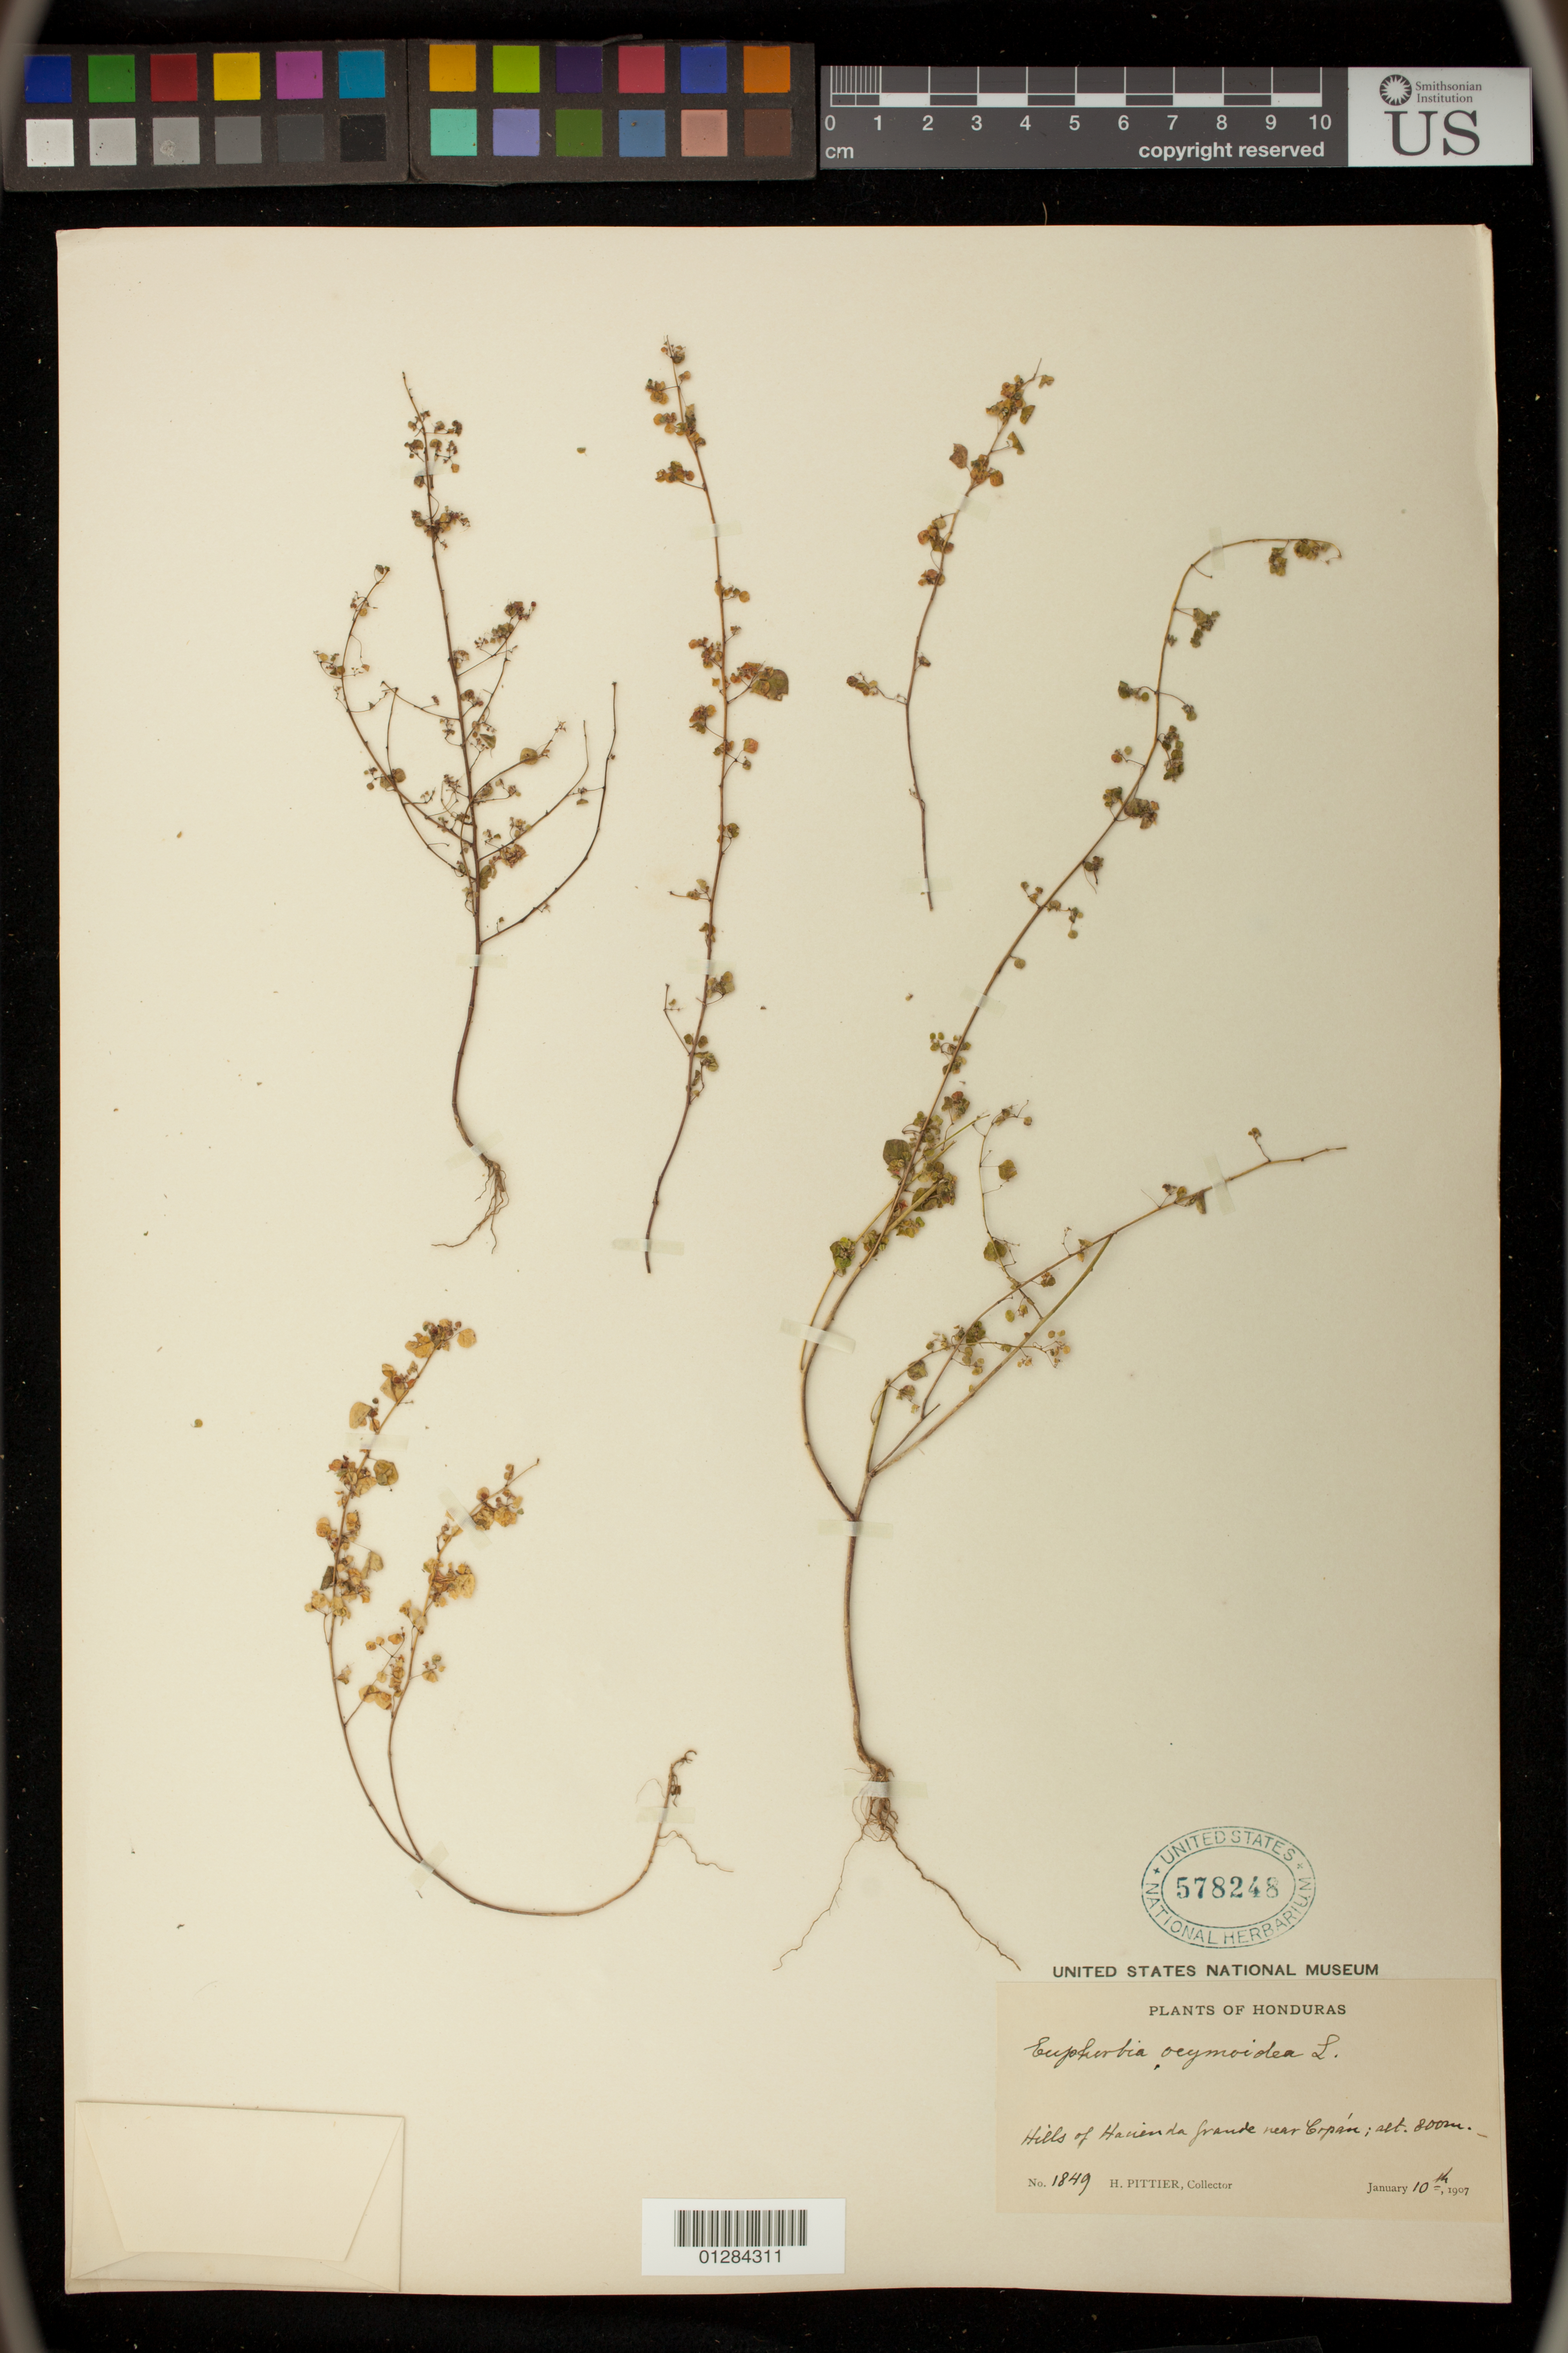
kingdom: Plantae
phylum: Tracheophyta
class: Magnoliopsida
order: Malpighiales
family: Euphorbiaceae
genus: Euphorbia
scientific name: Euphorbia ocymoidea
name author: L.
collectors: H. F. Pittier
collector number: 1849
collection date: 1907-01-10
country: Honduras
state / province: Copán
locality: Hills of Hacienda Grande near Copan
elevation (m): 800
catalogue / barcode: US 578248